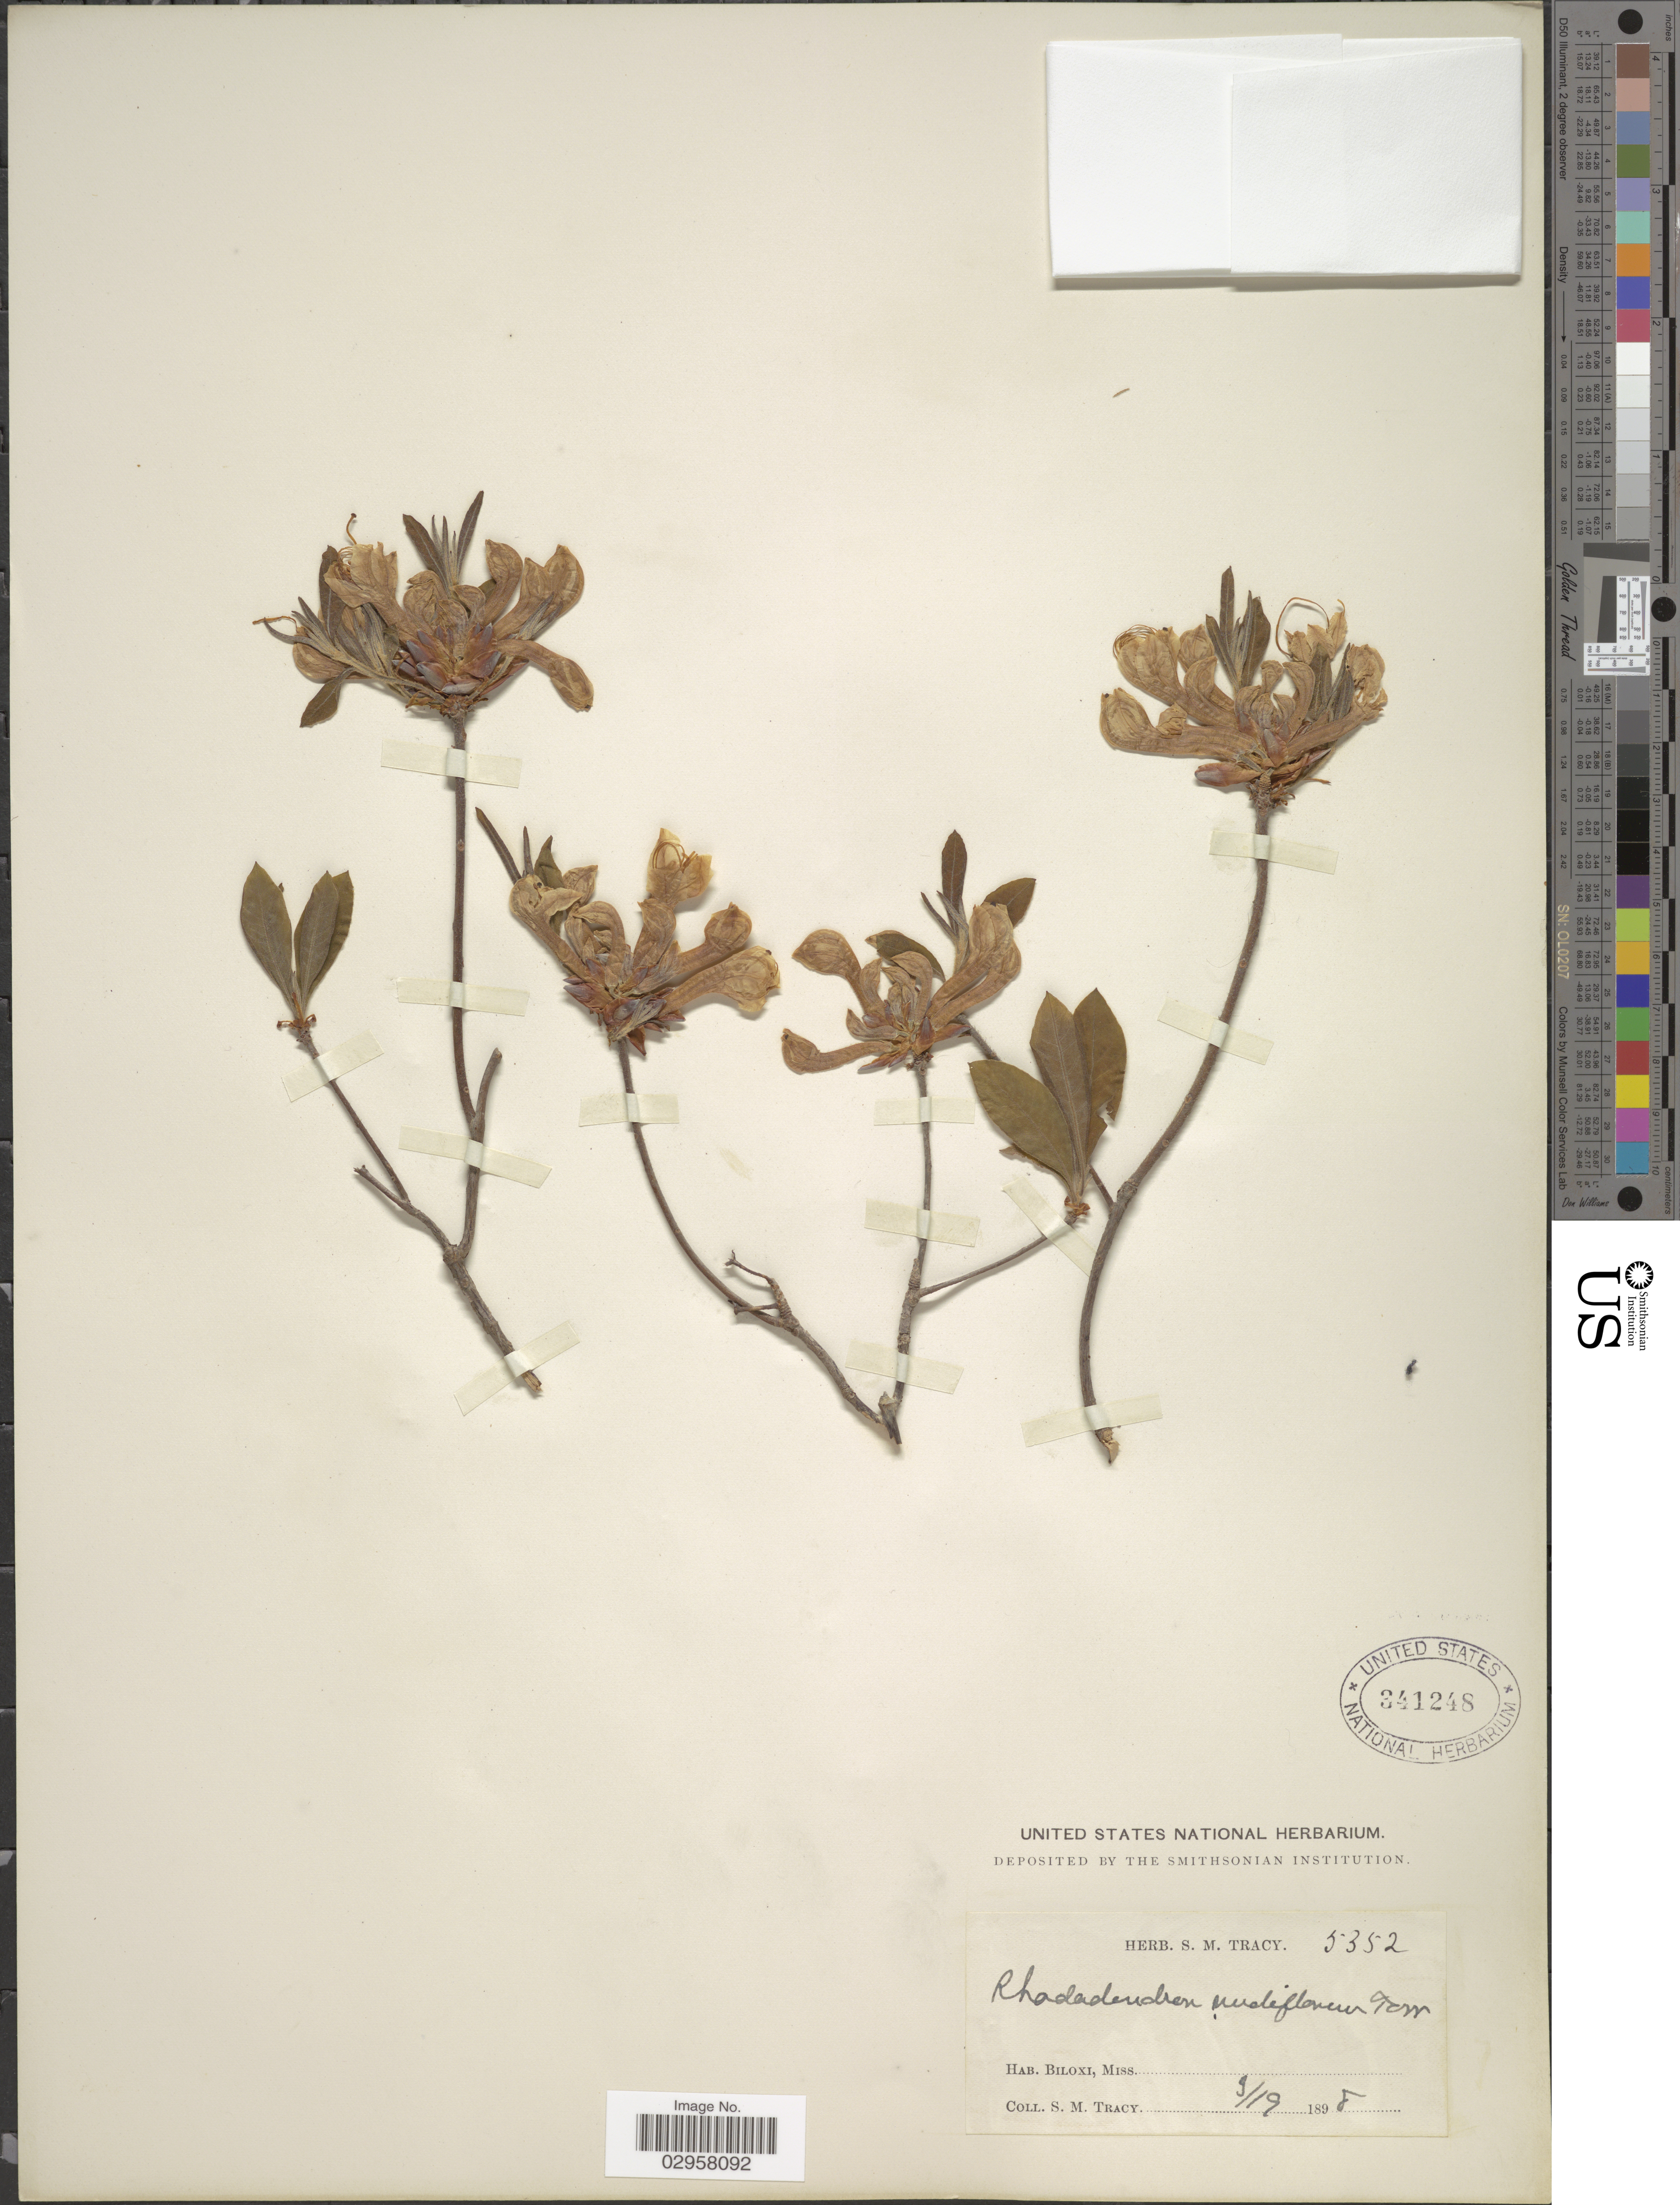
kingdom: Plantae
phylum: Tracheophyta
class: Magnoliopsida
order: Ericales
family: Ericaceae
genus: Rhododendron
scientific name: Rhododendron canescens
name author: (Michx.) Sweet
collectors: S. M. Tracy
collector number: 5352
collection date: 1898-09-19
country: United States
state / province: Mississippi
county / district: Harrison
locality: Biloxi.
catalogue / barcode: US 341248